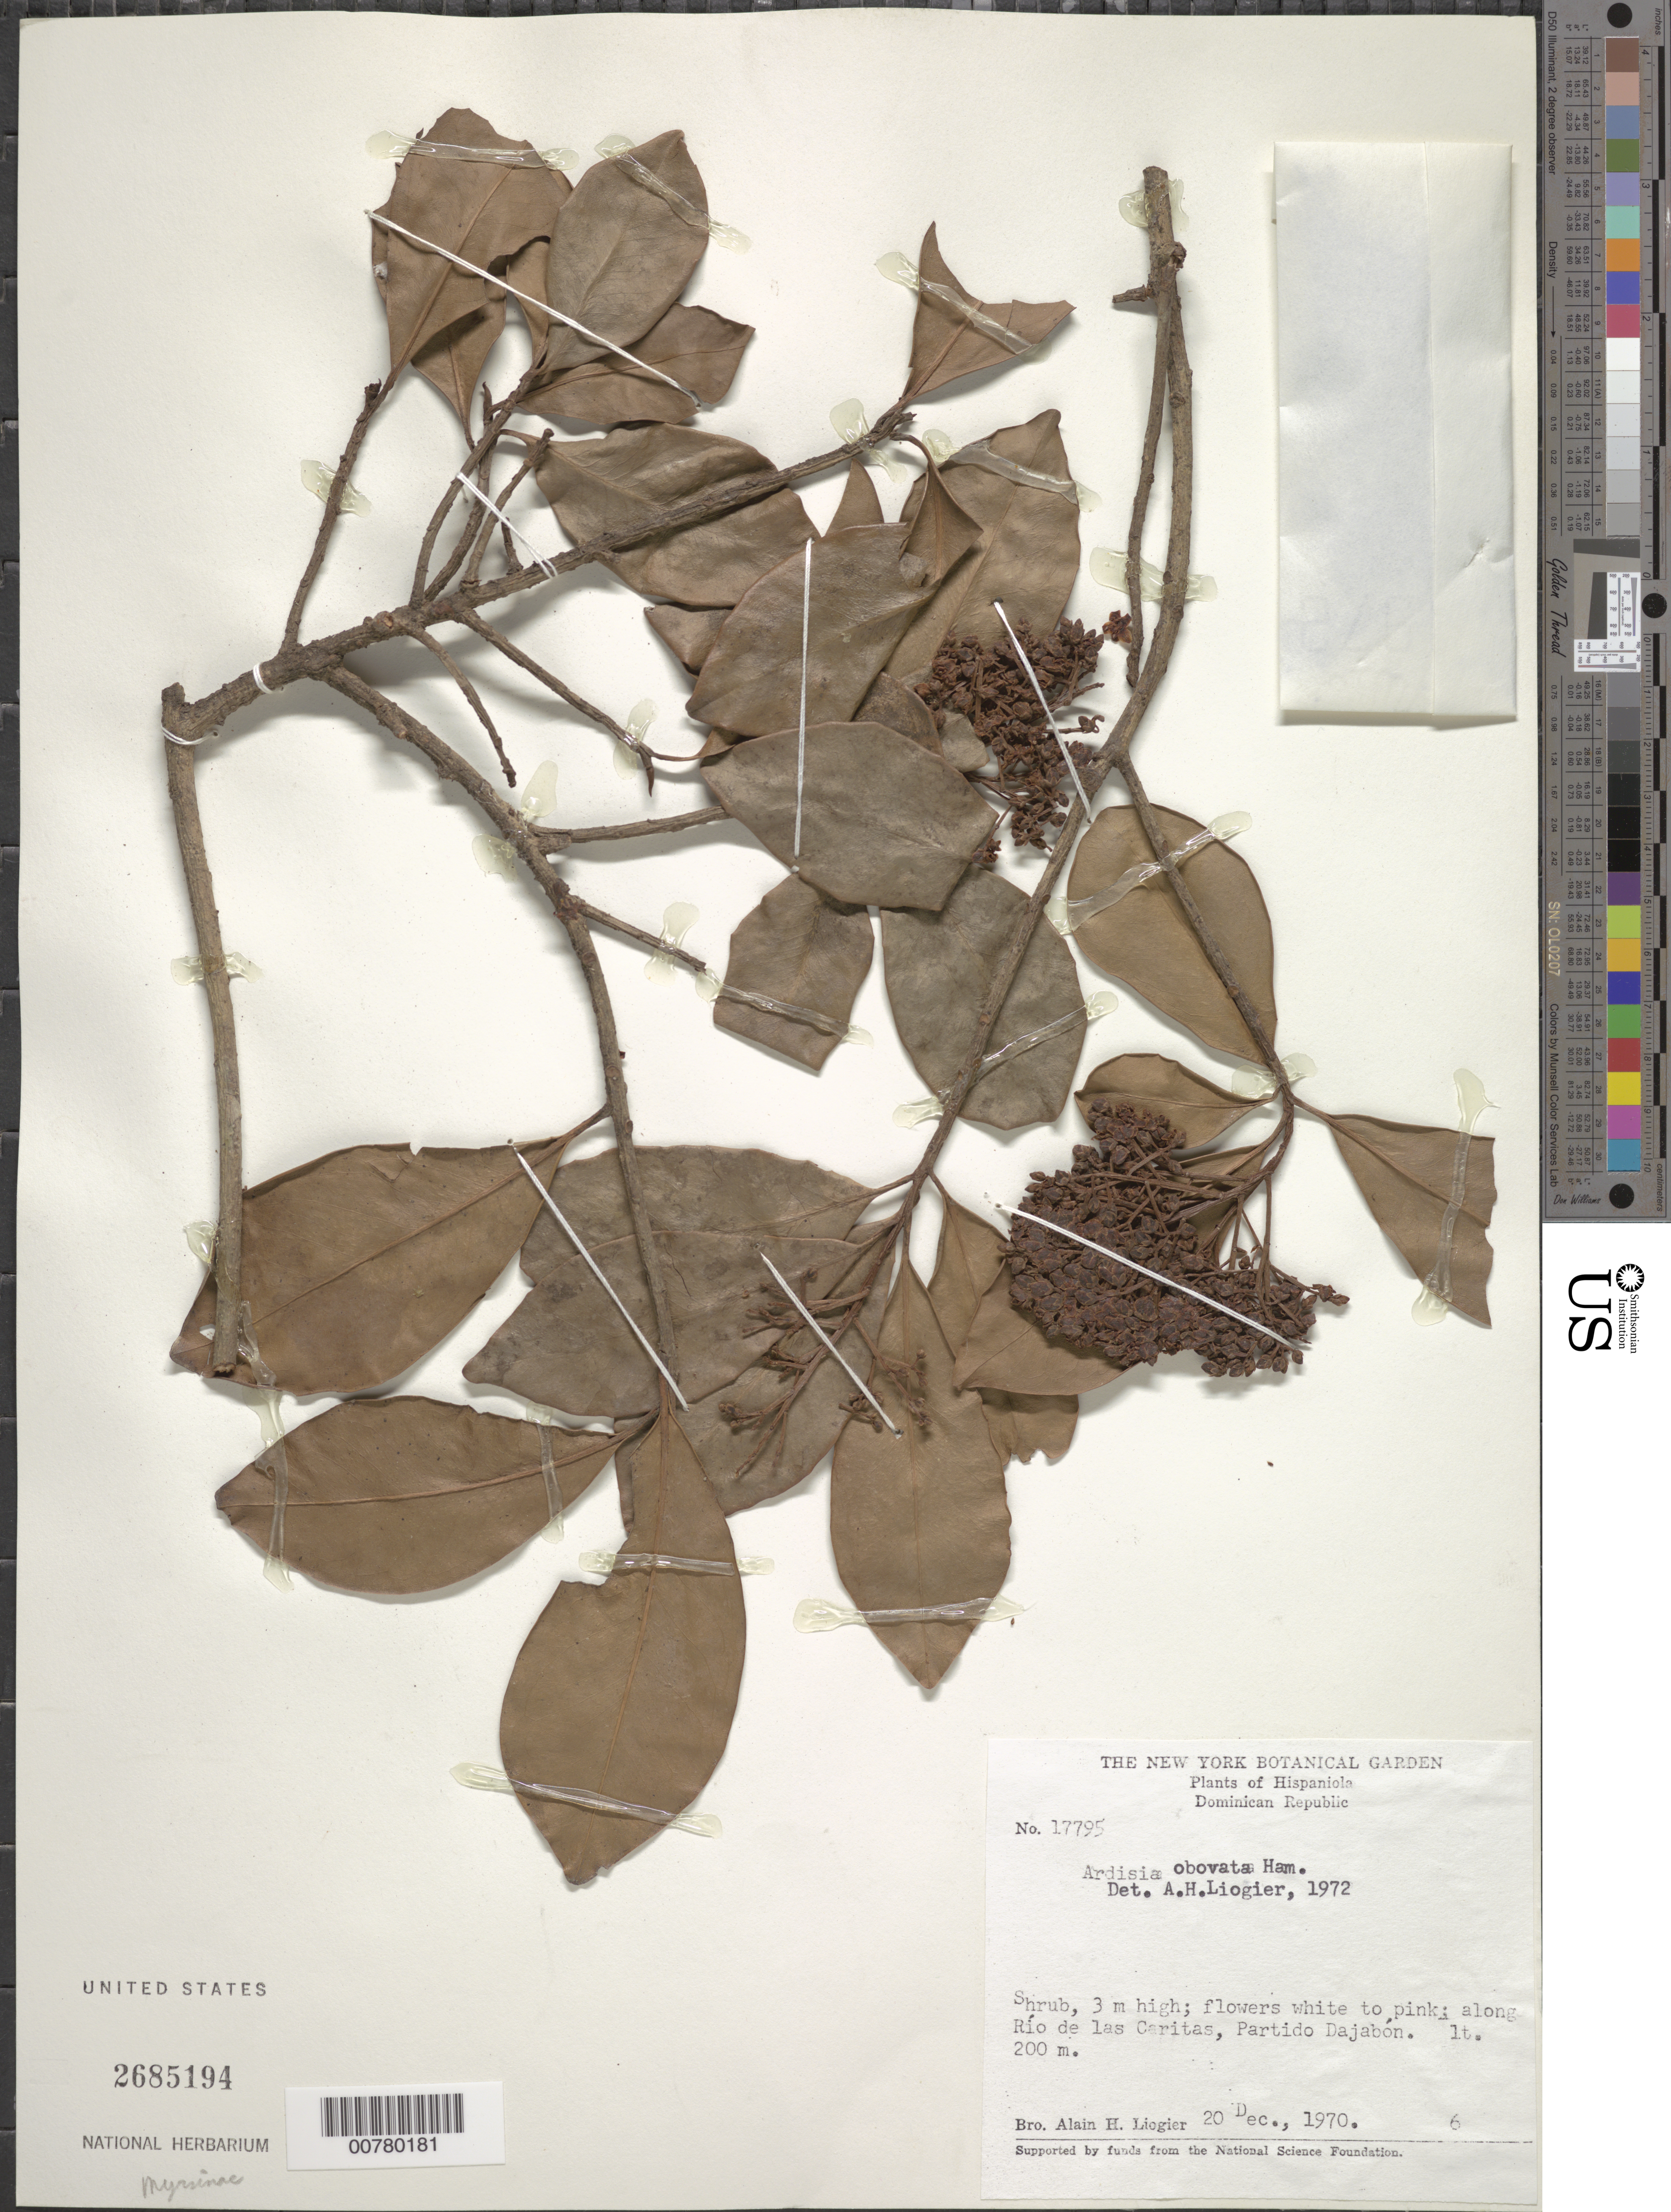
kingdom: Plantae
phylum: Tracheophyta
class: Magnoliopsida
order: Ericales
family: Primulaceae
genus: Ardisia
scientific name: Ardisia obovata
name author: Desv. ex Ham.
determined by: Liogier, Alain H.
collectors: A. H. Liogier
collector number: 17795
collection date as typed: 20 Dec 1970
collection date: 1970-12-20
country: Dominican Republic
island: Hispaniola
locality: Partido Dajabón, along De las Caritas River.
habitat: Along river.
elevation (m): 200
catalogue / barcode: US 2685194